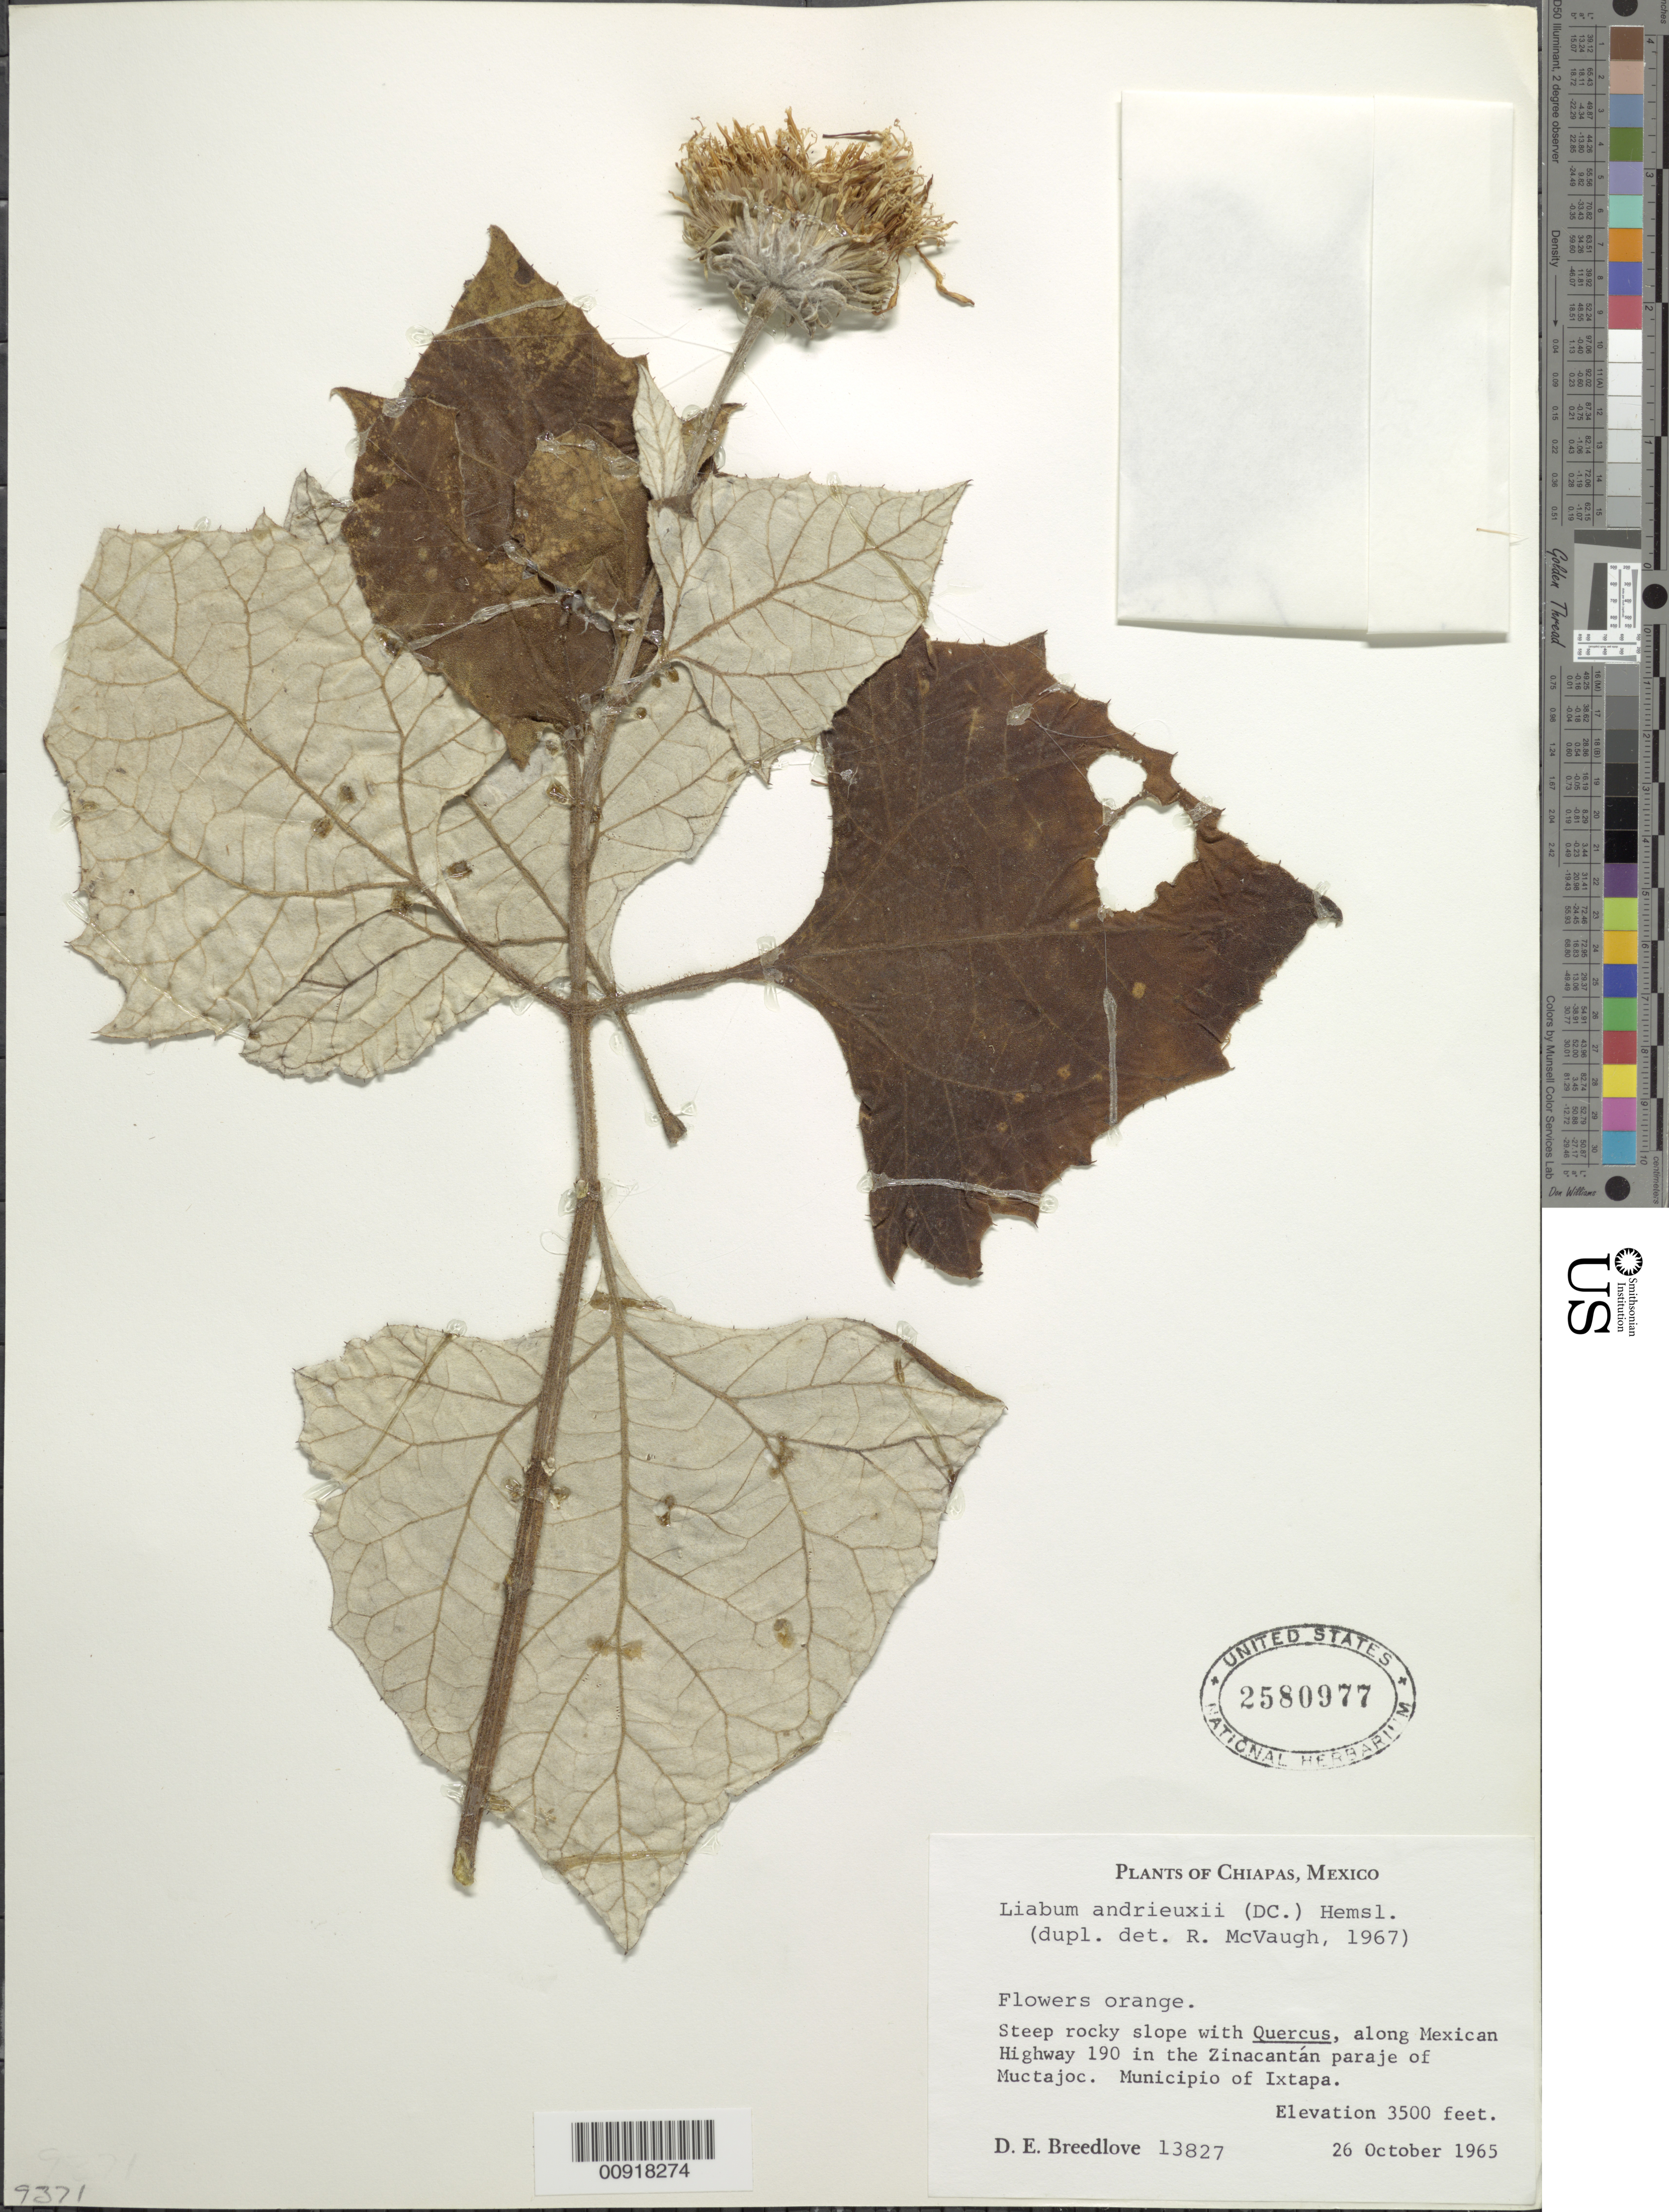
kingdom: Plantae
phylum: Tracheophyta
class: Magnoliopsida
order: Asterales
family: Asteraceae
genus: Sinclairia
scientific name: Sinclairia andrieuxii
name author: (DC.) H. Rob. & Brettell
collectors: D. E. Breedlove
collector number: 13827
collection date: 1965-10-26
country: Mexico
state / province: Chiapas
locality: Along Mexican Highway 190 in the Zinacantán paraje of Muctajoc. Municipio of Ixtapa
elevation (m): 1067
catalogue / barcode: US 2580977